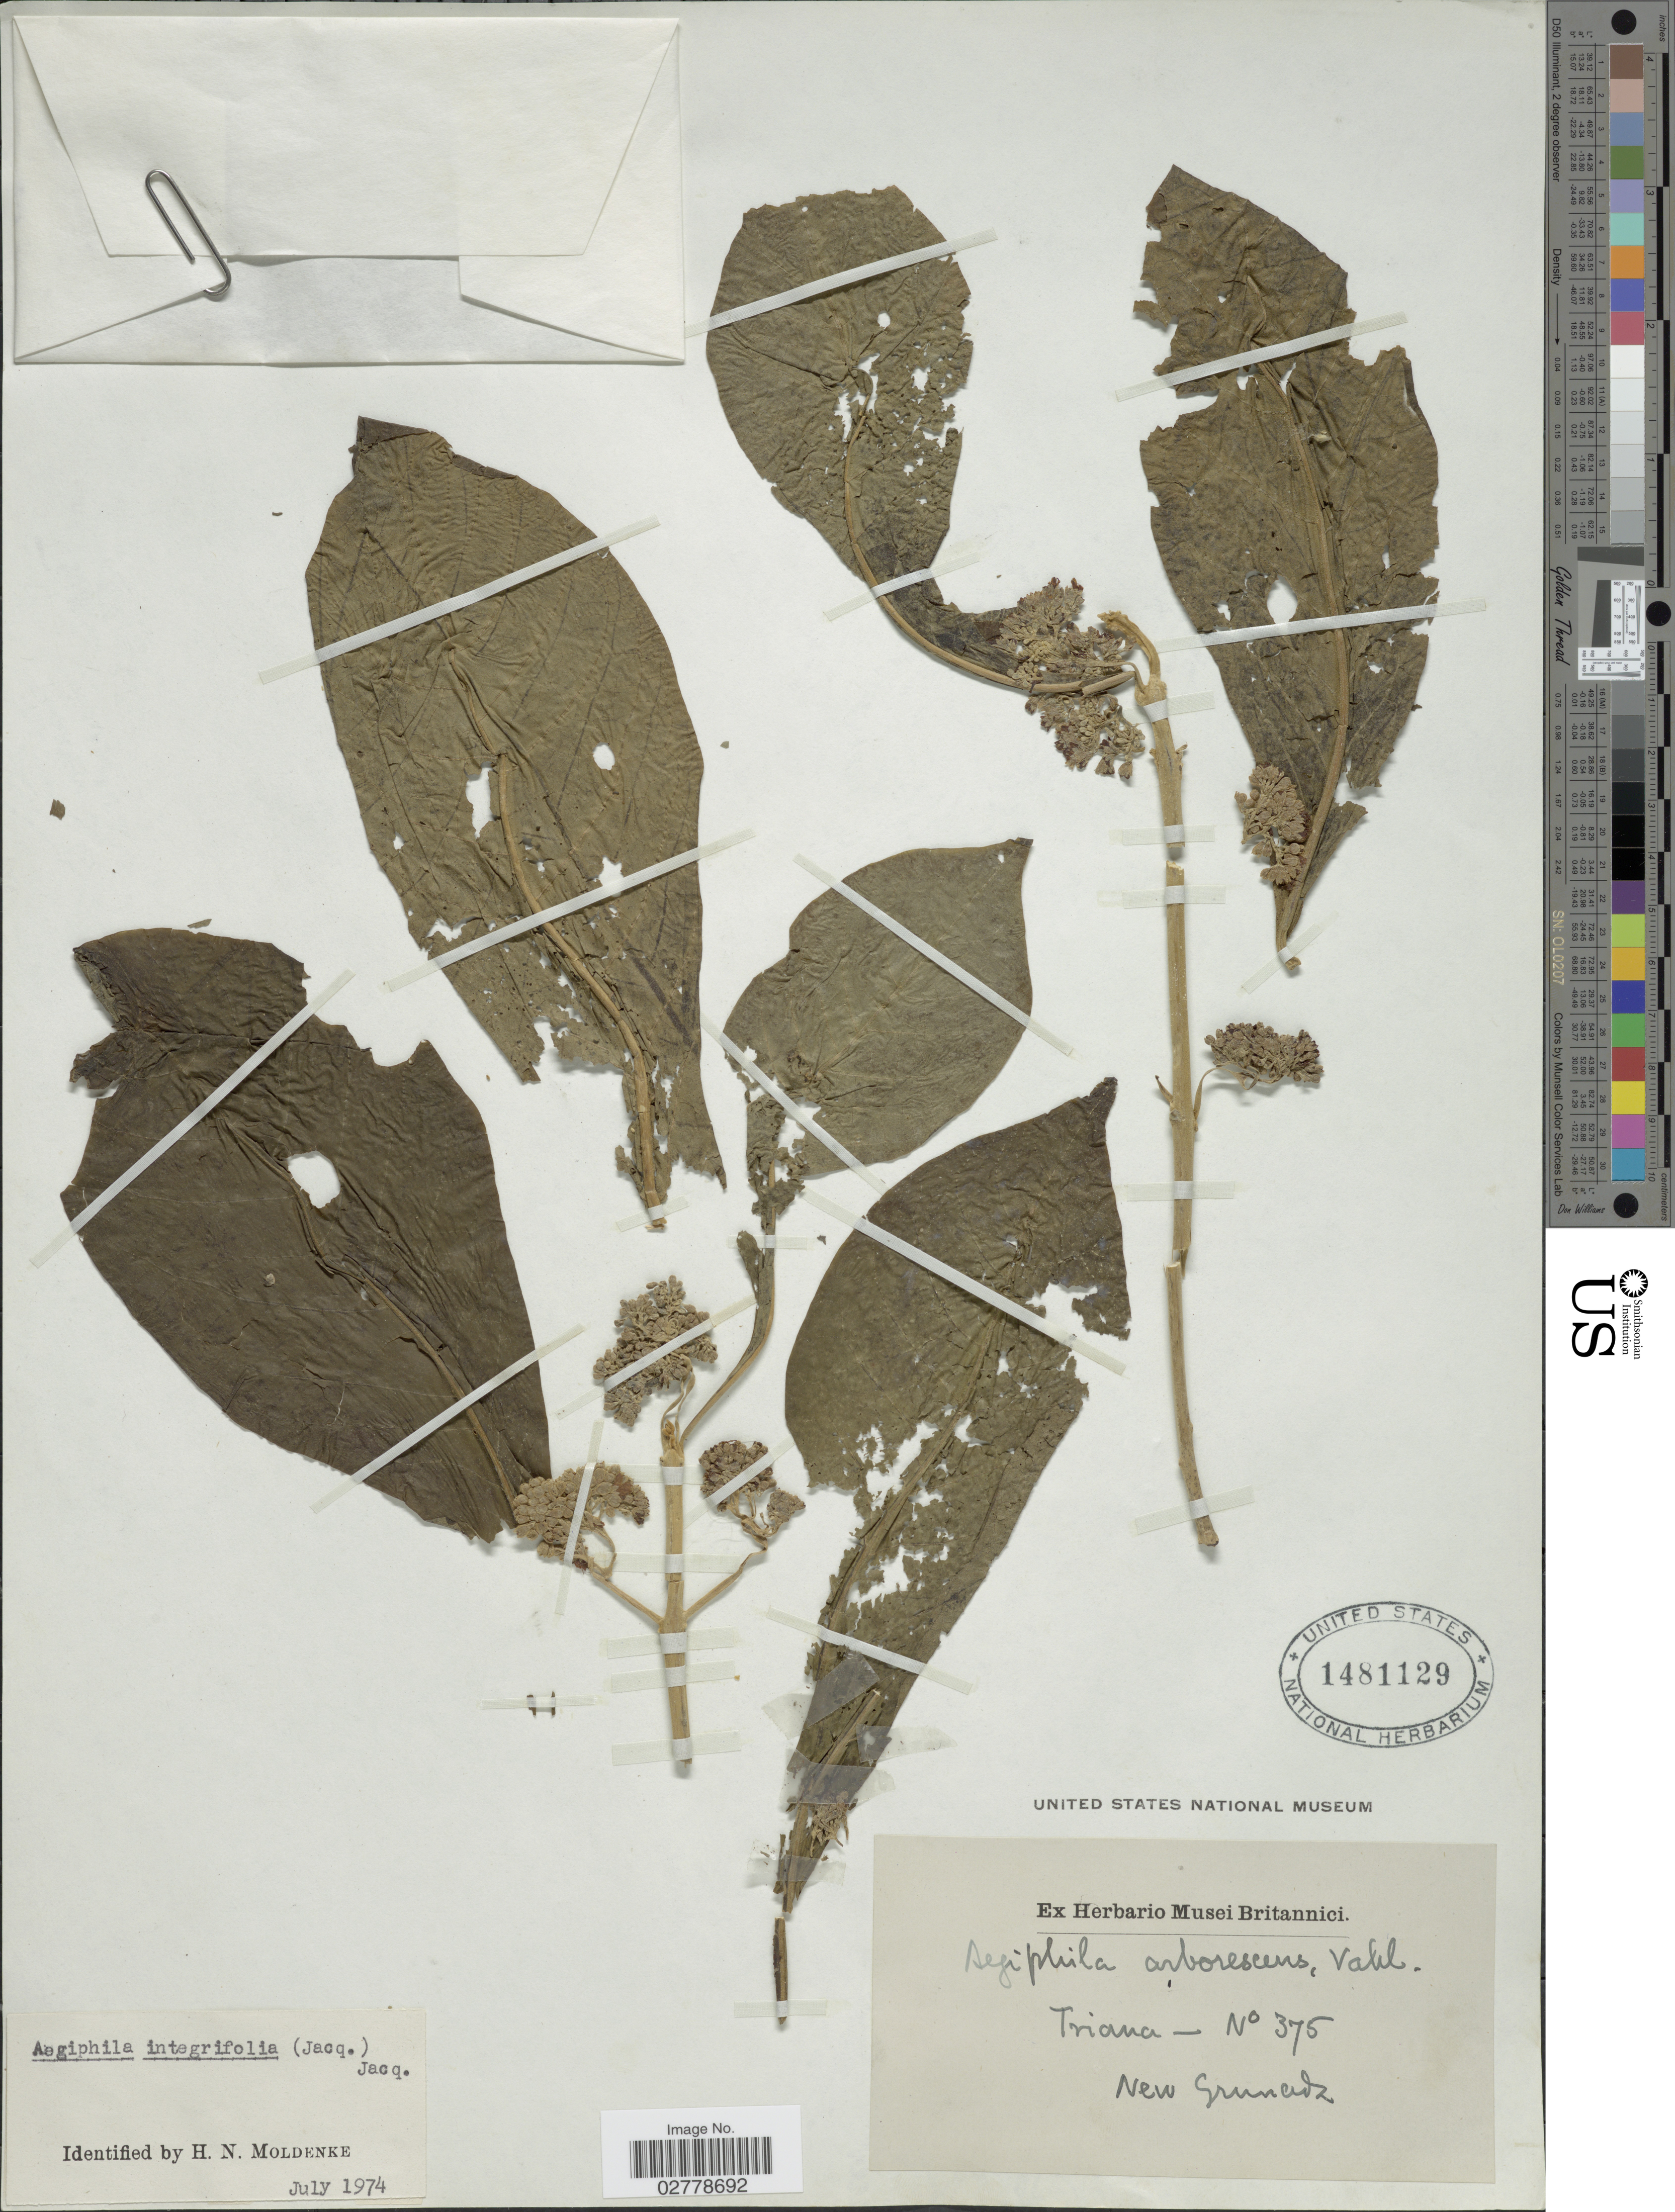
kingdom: Plantae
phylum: Tracheophyta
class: Magnoliopsida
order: Lamiales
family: Lamiaceae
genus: Aegiphila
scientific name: Aegiphila integrifolia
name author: (Jacq.) B.D. Jacks.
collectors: Triana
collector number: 375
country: Colombia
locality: New Granada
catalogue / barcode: US 1481129